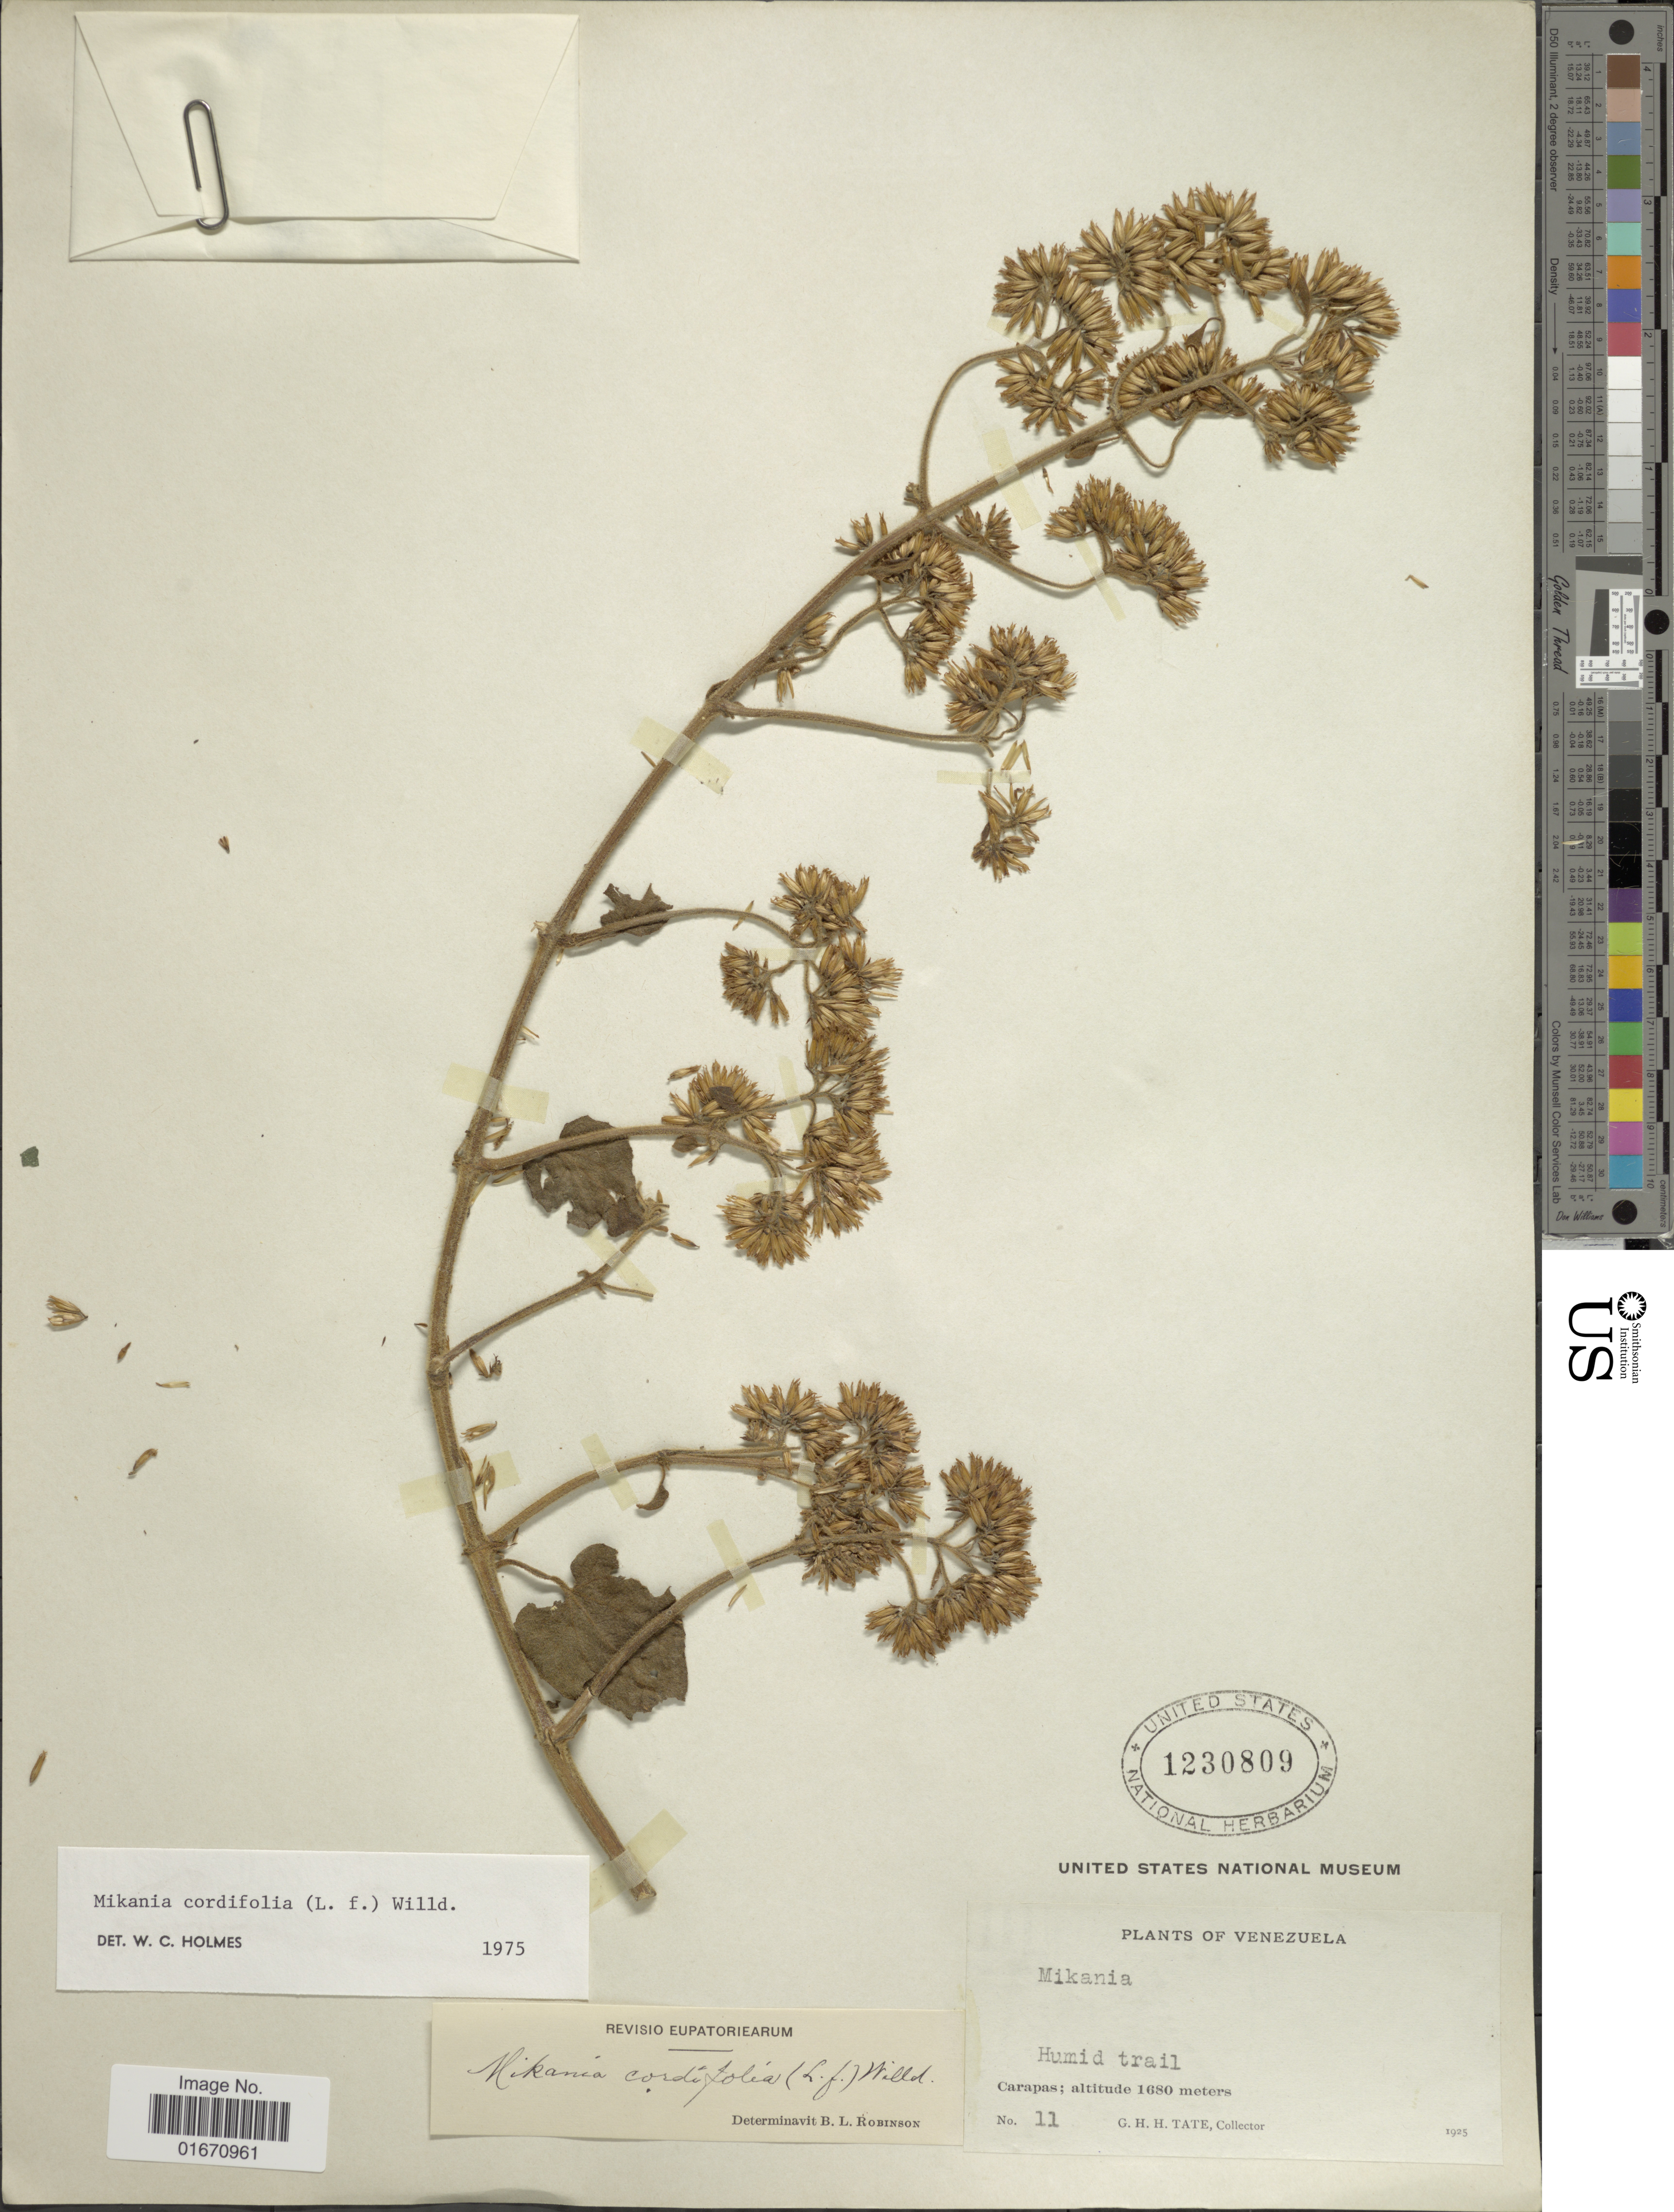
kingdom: Plantae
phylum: Tracheophyta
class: Magnoliopsida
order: Asterales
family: Asteraceae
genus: Mikania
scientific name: Mikania cordifolia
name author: Kunth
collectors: G. H. H.Tate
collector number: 11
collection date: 1925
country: Venezuela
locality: Humid trail, Carapas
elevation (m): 1680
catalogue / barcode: US 1230809